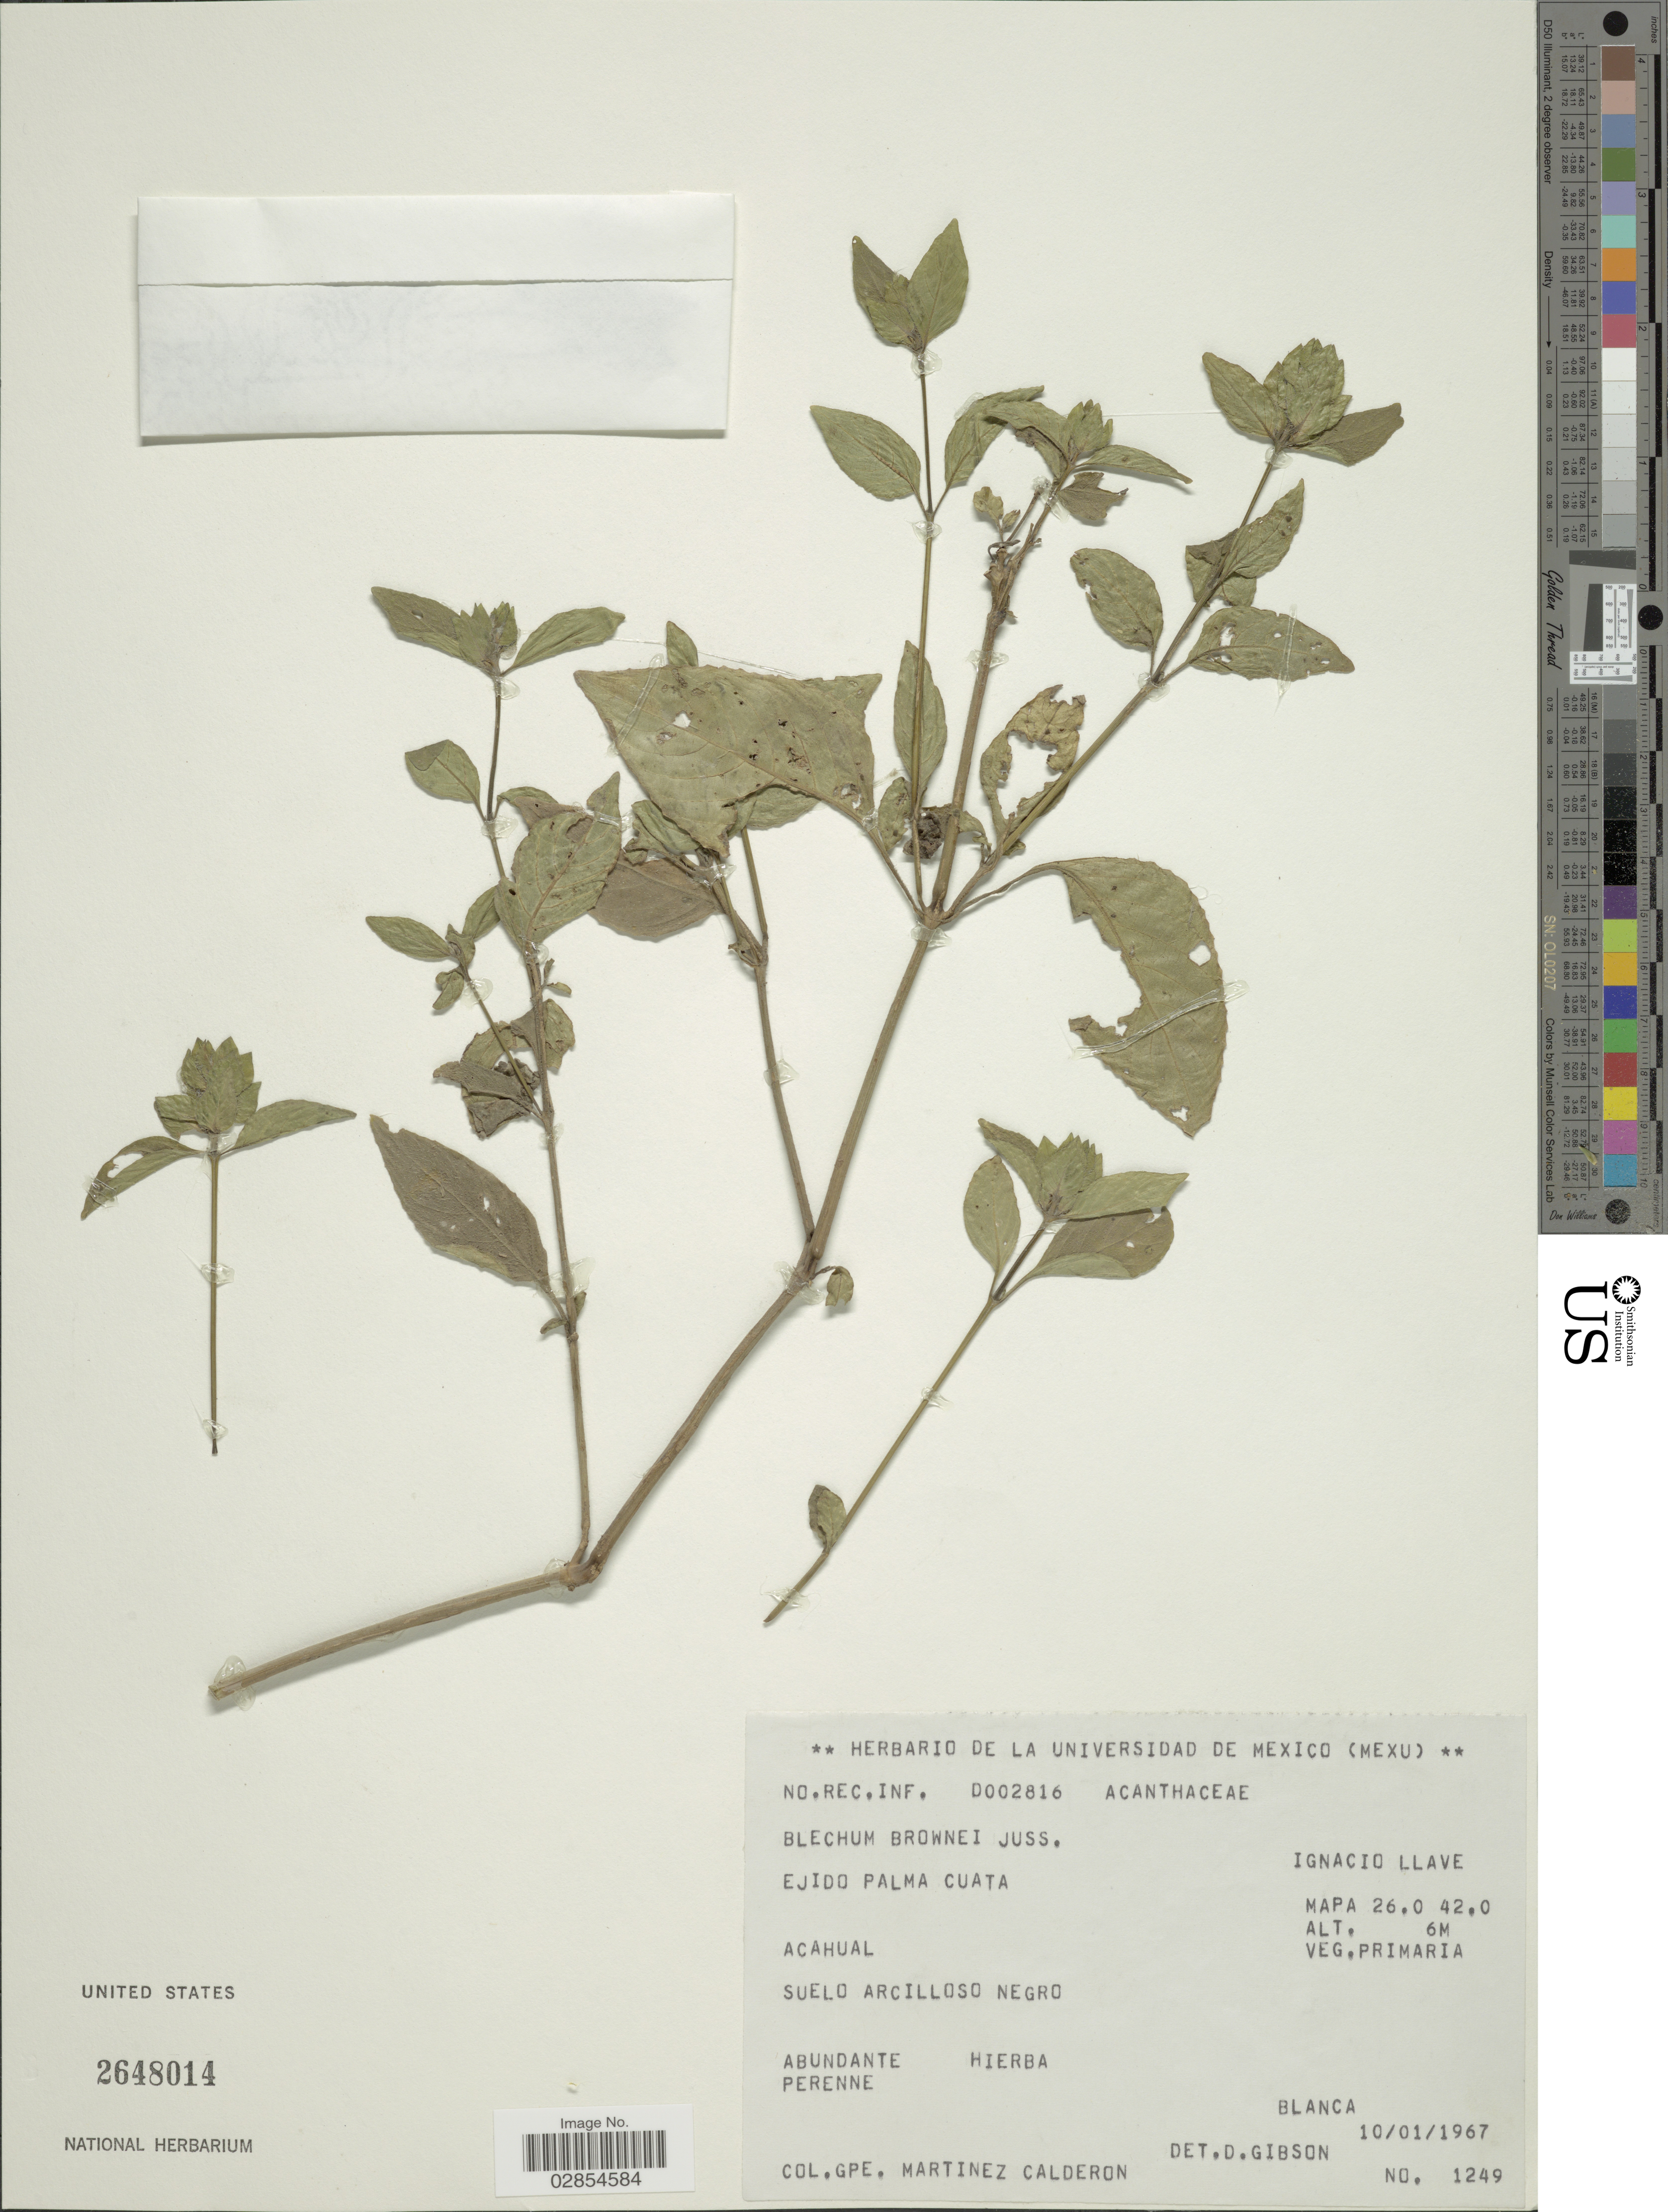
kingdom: Plantae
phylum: Tracheophyta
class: Magnoliopsida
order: Lamiales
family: Acanthaceae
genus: Blechum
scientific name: Blechum pyramidatum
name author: (Lam.) Urb.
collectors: G. Martinez-C.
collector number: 1249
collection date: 1967-01-10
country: Mexico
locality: Ejido Palma Cuata. Ignacio Llave. Acahual. Suelo Arcilloso Negro.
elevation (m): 6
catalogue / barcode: US 2648014